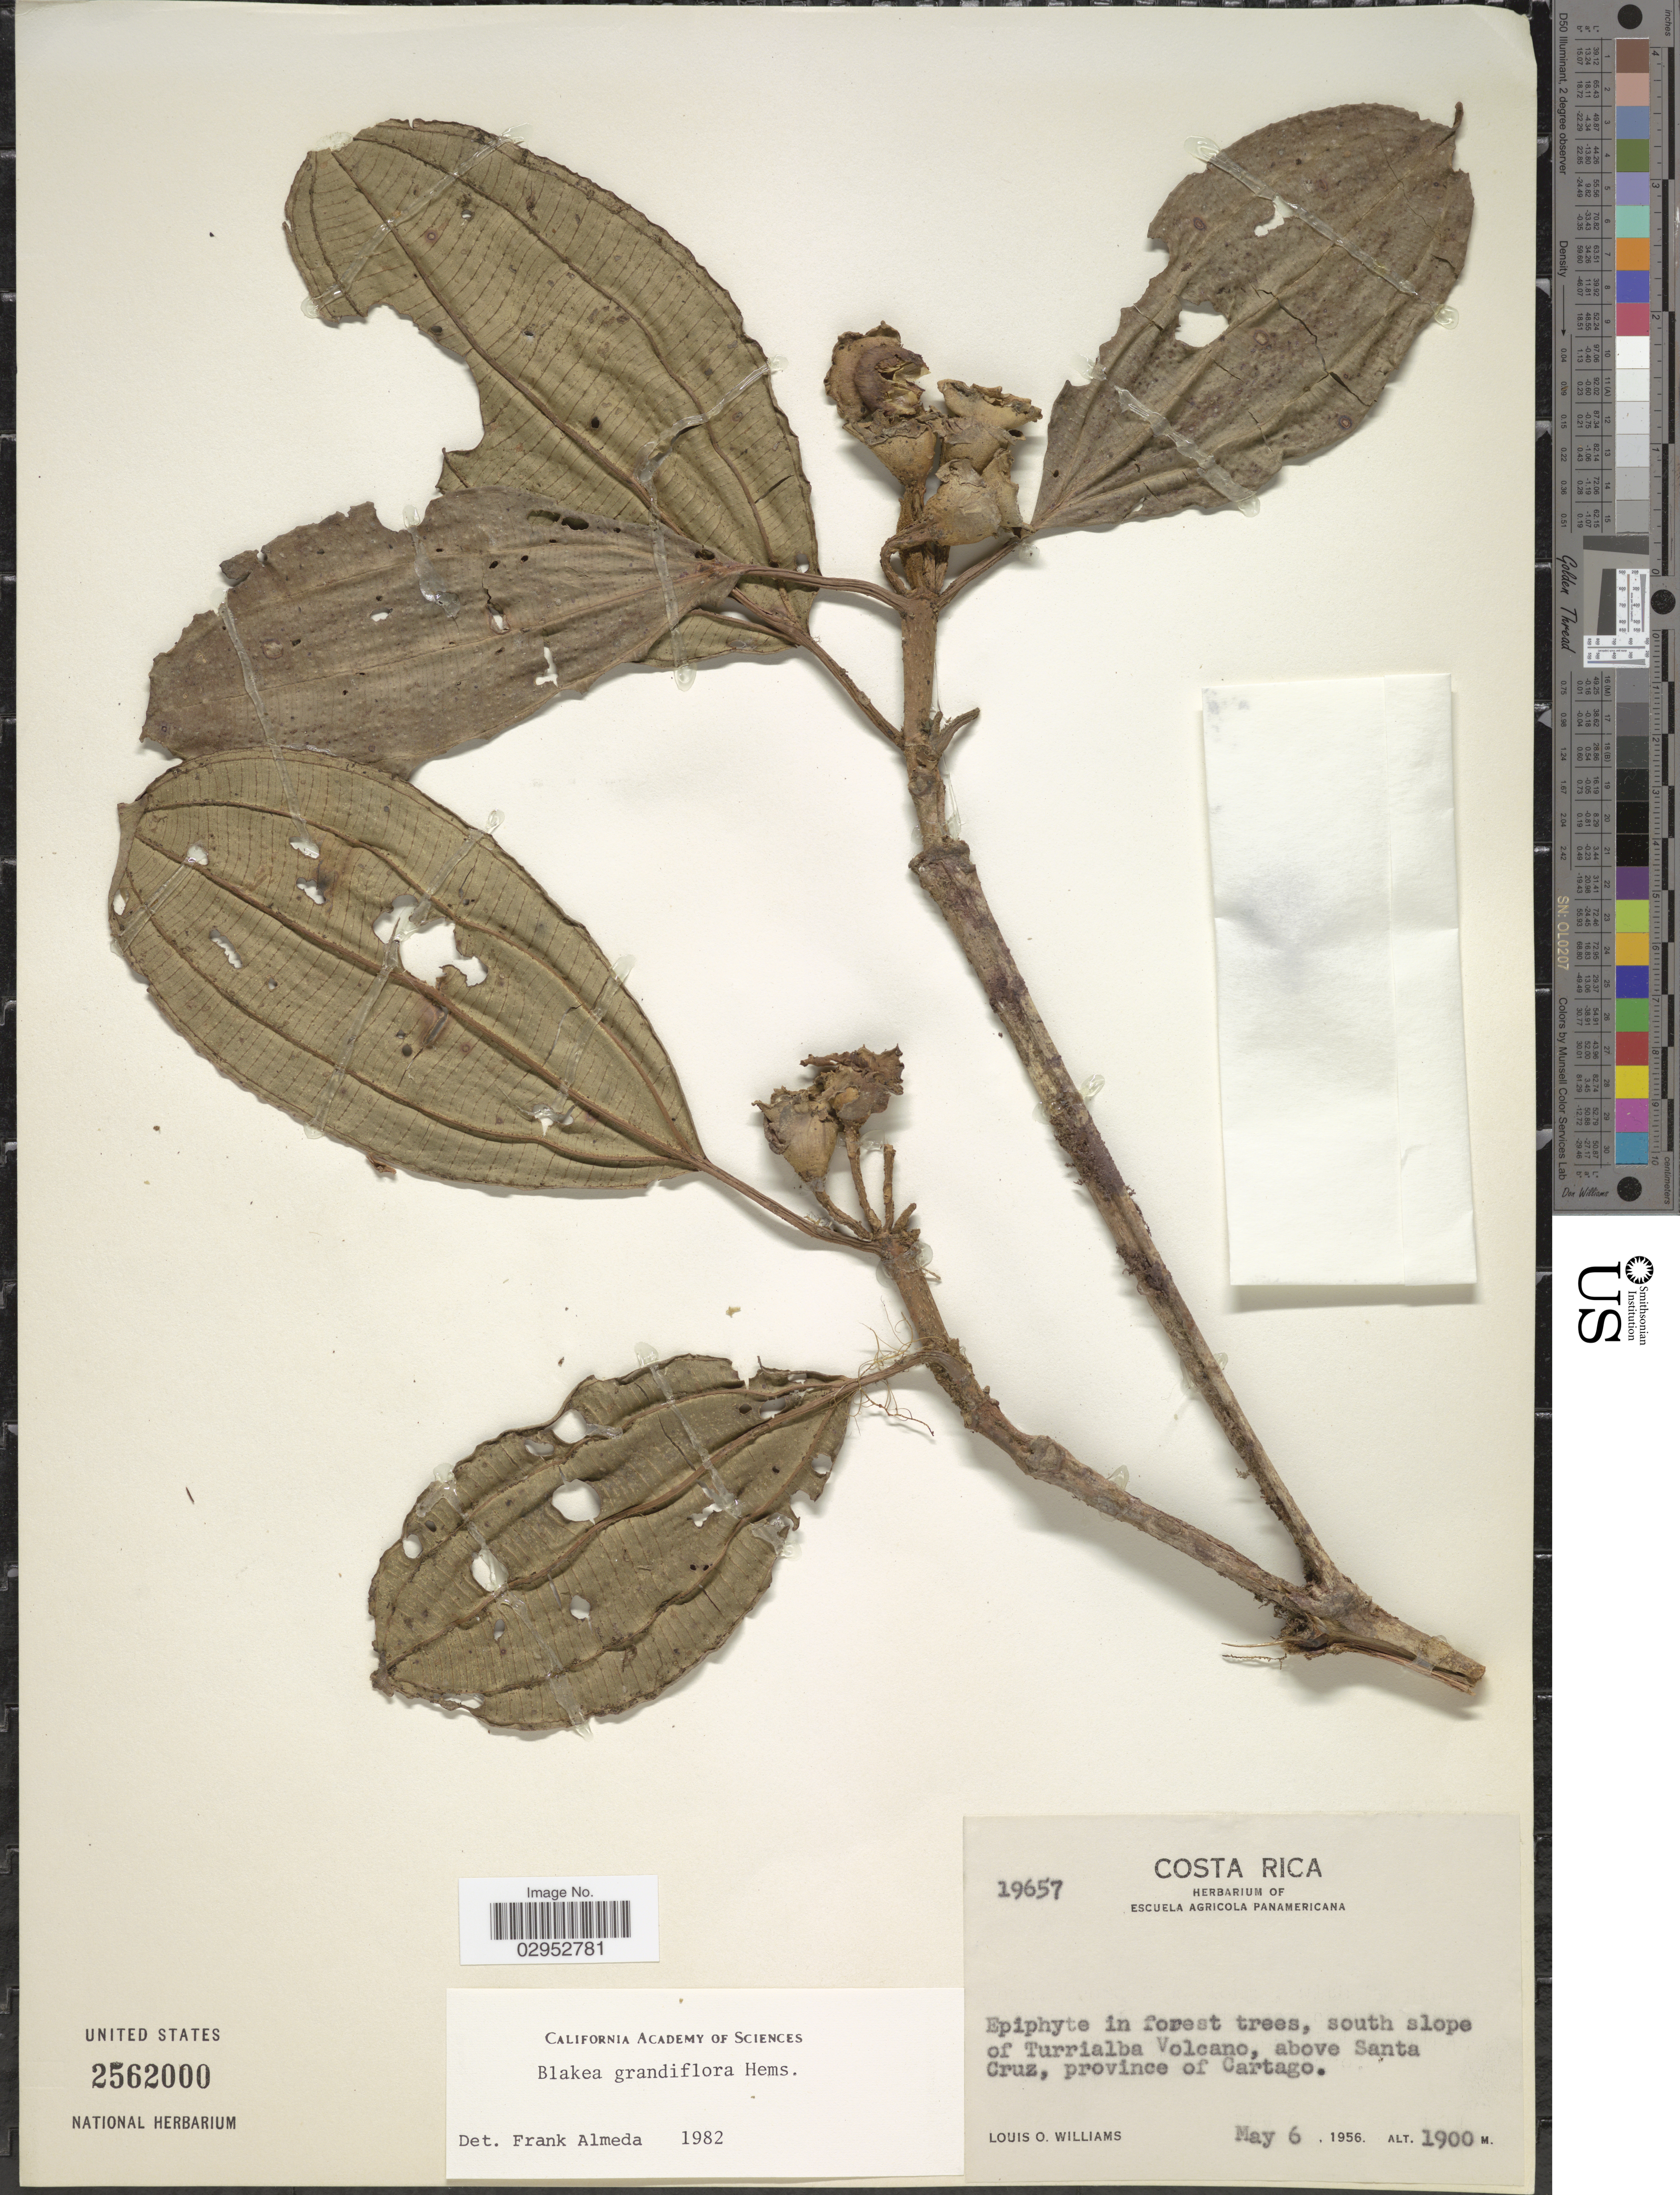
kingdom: Plantae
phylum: Tracheophyta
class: Magnoliopsida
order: Myrtales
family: Melastomataceae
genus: Blakea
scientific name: Blakea grandiflora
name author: Hemsl.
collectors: L. O. Williams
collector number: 19657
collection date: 1956-05-06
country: Costa Rica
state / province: Cartago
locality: South slope of Turrialba Volcano, above Santa Cruz, province of Cartago.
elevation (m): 1900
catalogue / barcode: US 2562000